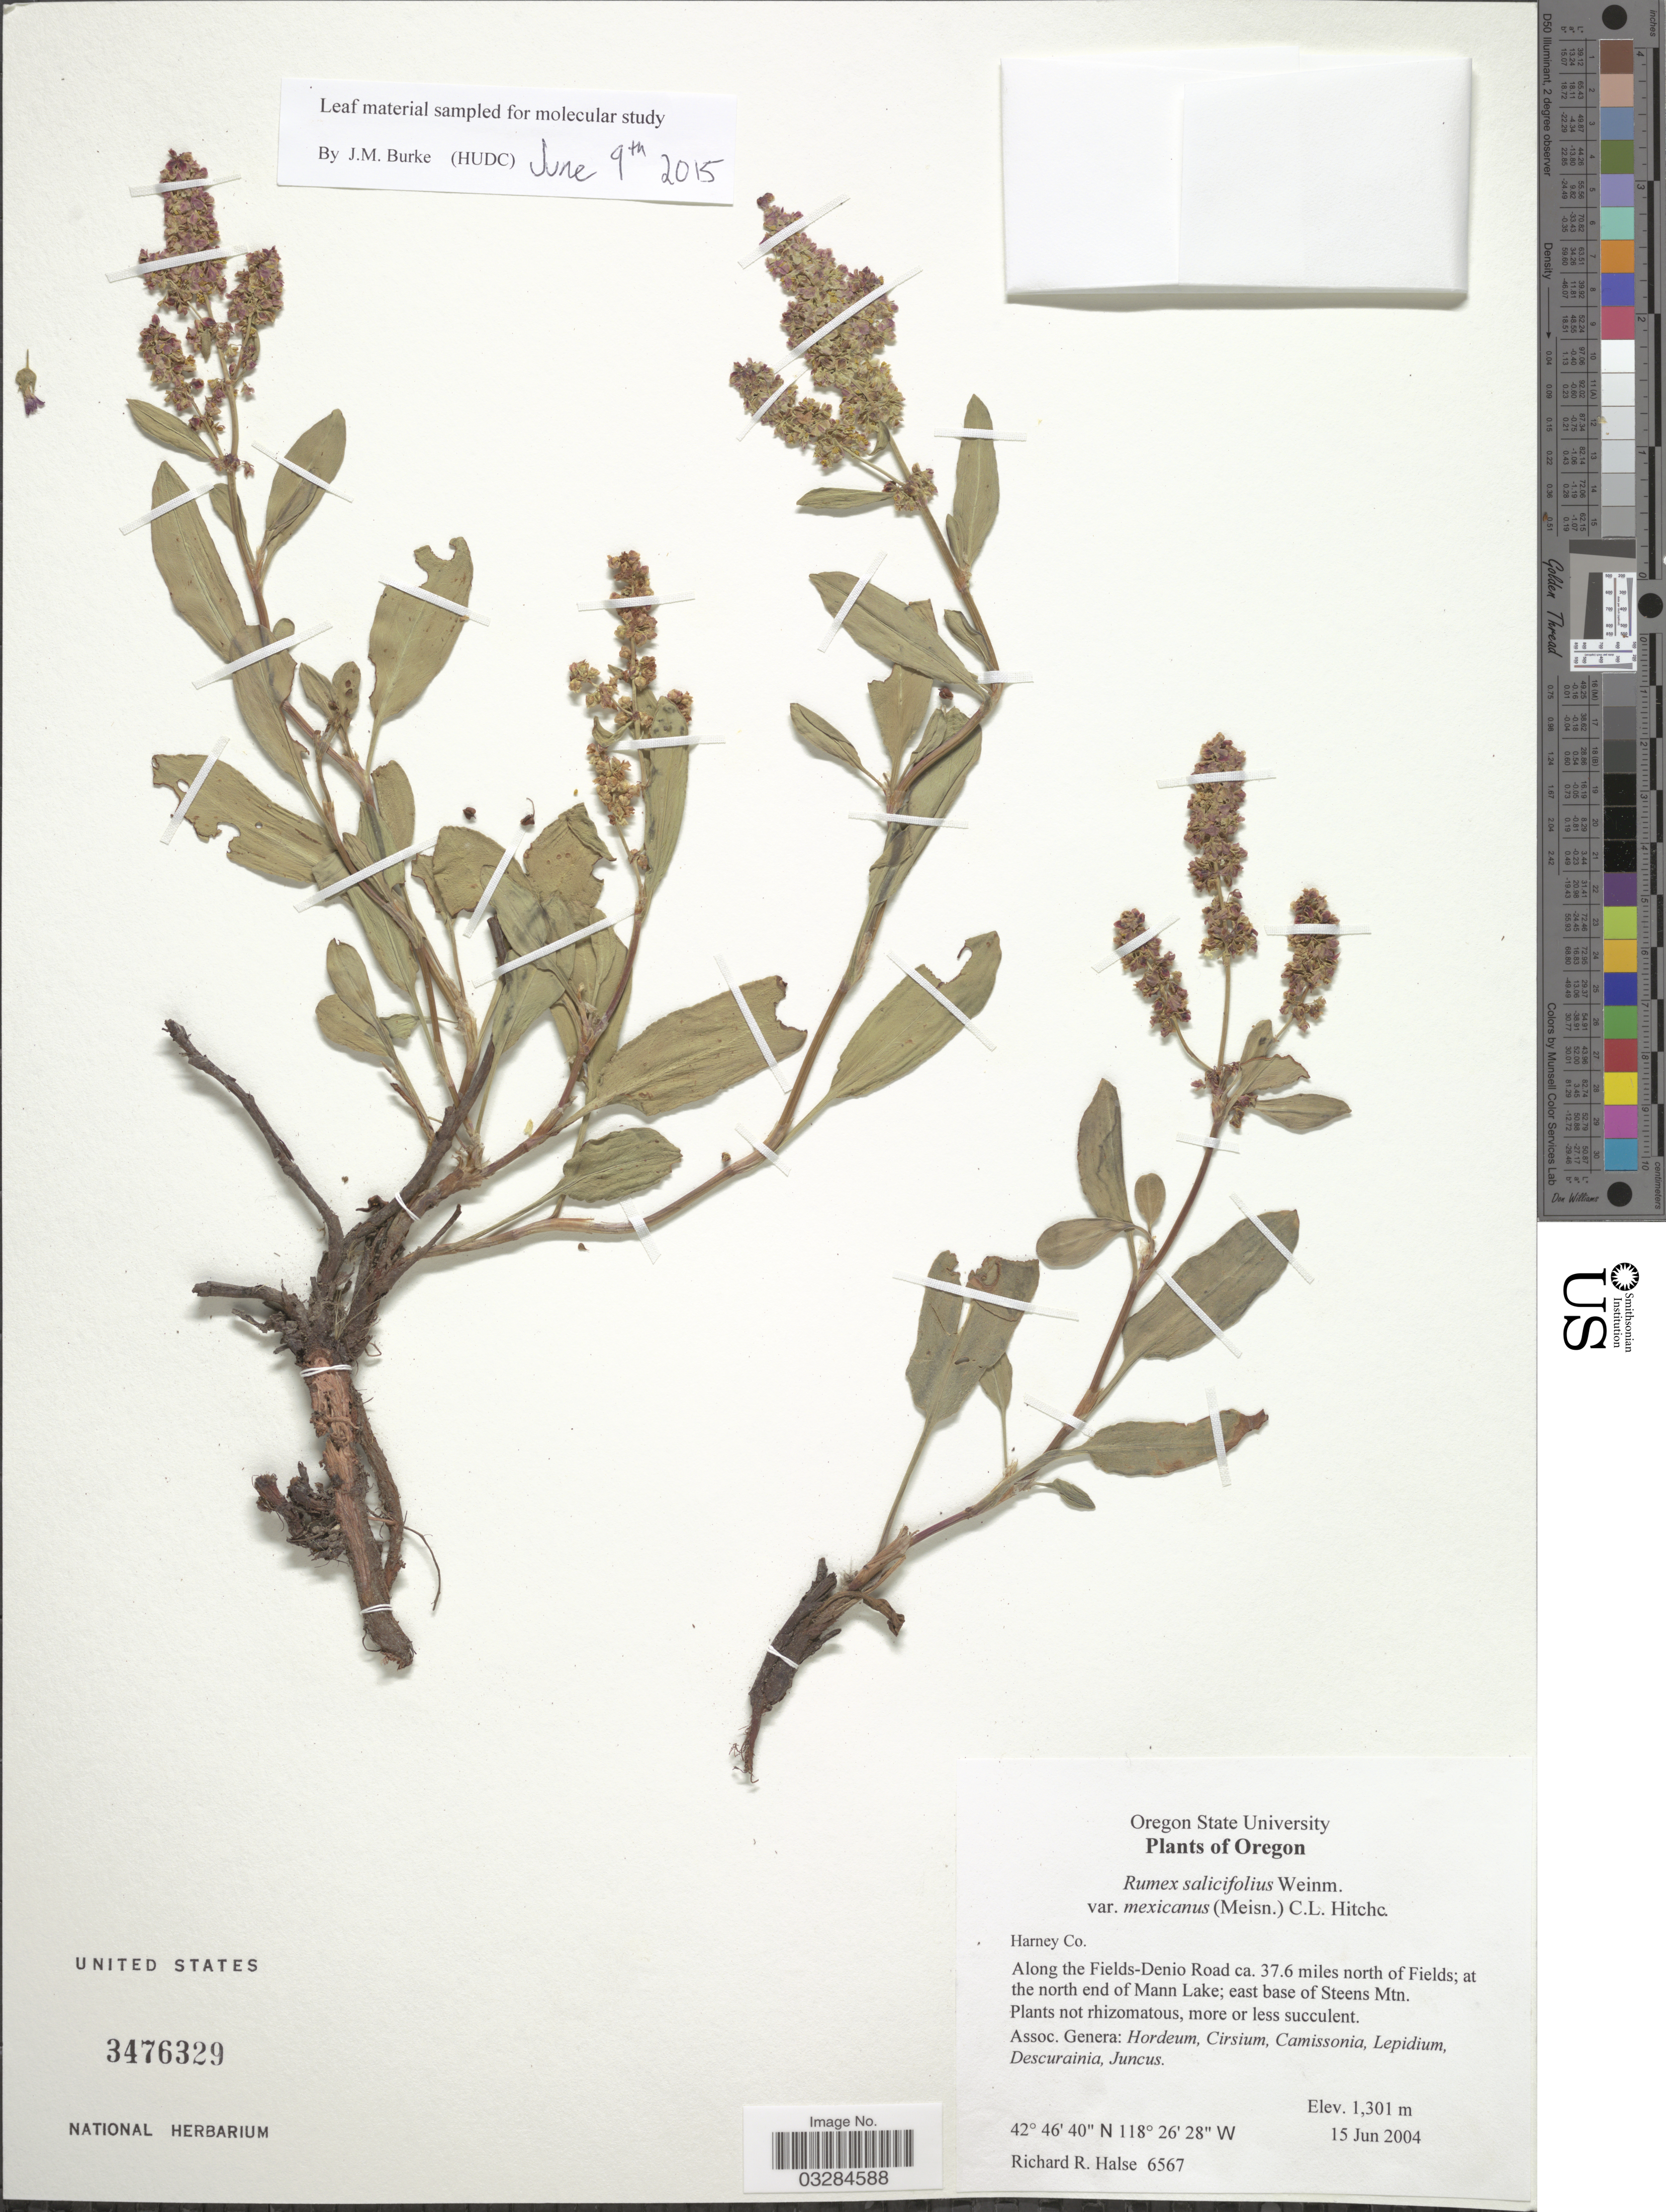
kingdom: Plantae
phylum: Tracheophyta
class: Magnoliopsida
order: Caryophyllales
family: Polygonaceae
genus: Rumex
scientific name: Rumex salicifolius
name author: Weinm.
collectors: R. Halse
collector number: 6567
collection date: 2004-06-15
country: United States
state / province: Oregon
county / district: Harney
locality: Harney Co., Along the Fields-Denio Road ca. 37.6 miles north of Fields; at the north end of Mann Lake; east base of Steens Mtn.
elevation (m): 1301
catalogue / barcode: US 3476329